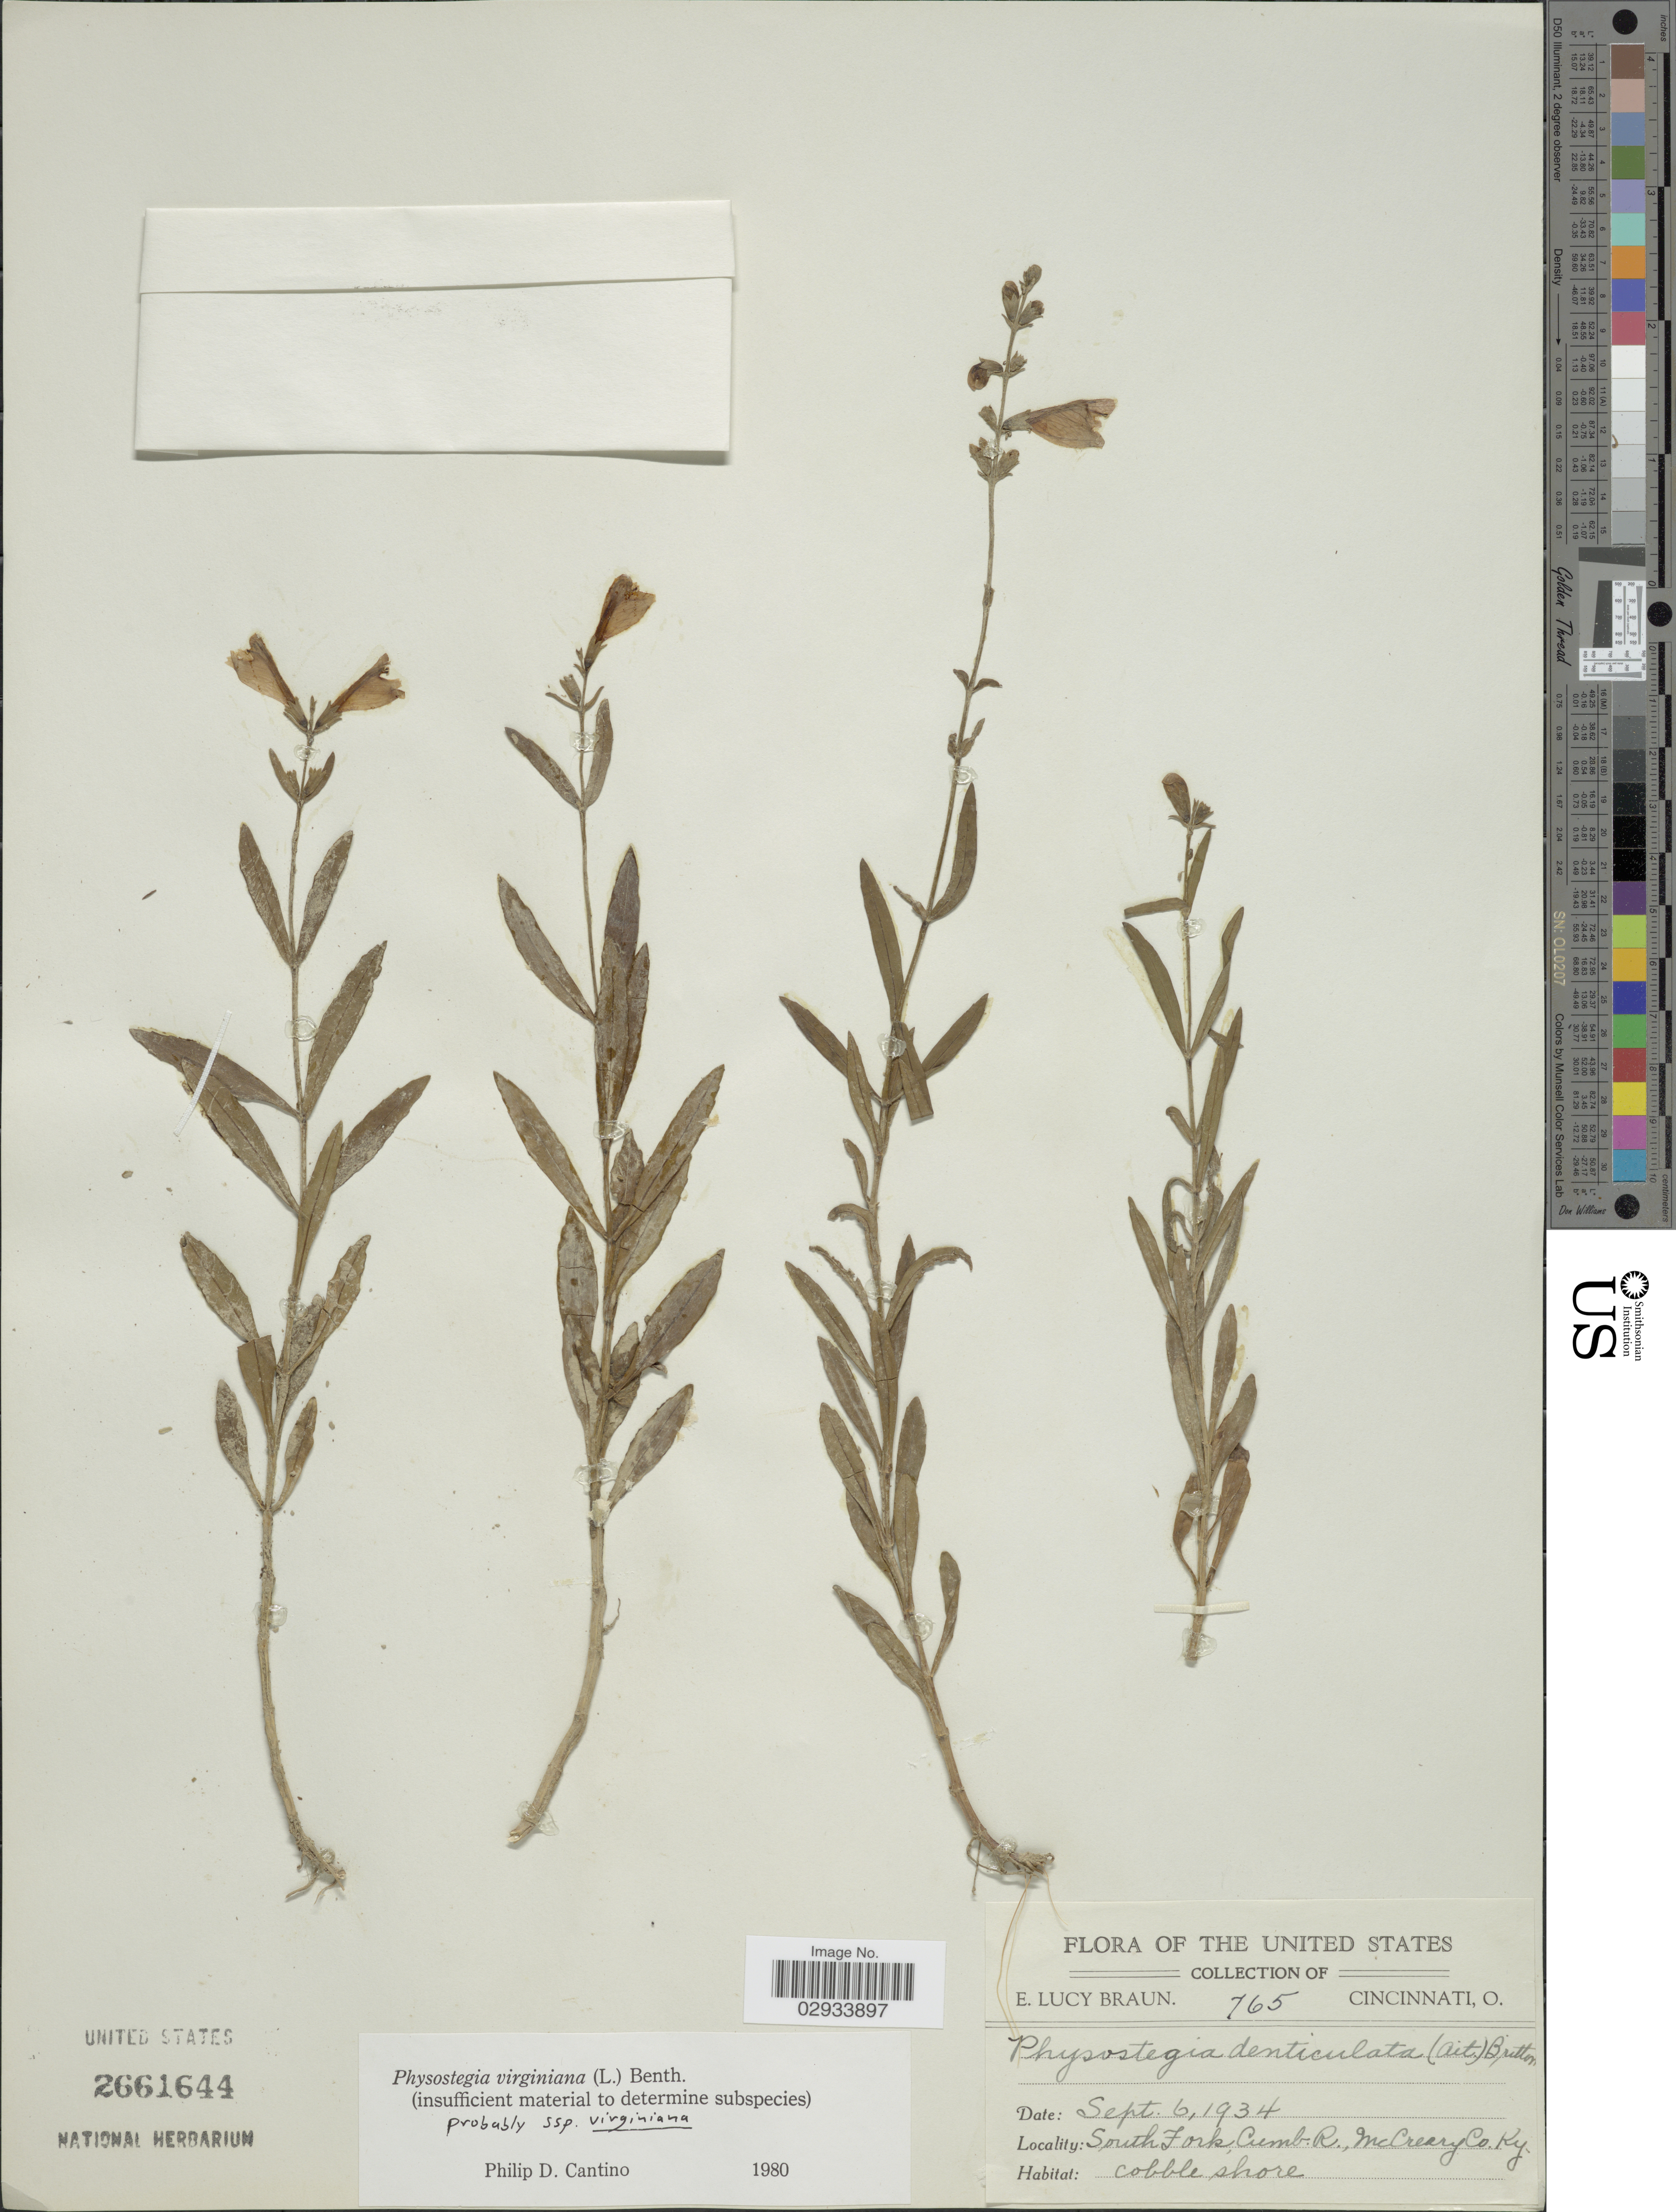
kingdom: Plantae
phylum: Tracheophyta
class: Magnoliopsida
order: Lamiales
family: Lamiaceae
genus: Physostegia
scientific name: Physostegia virginiana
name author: (L.) Benth.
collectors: E. L. Braun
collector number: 765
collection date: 1934-09-06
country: United States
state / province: Kentucky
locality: South Fork, Cumb R. McCreary Co. Ky., cobble shore.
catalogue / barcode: US 2661644